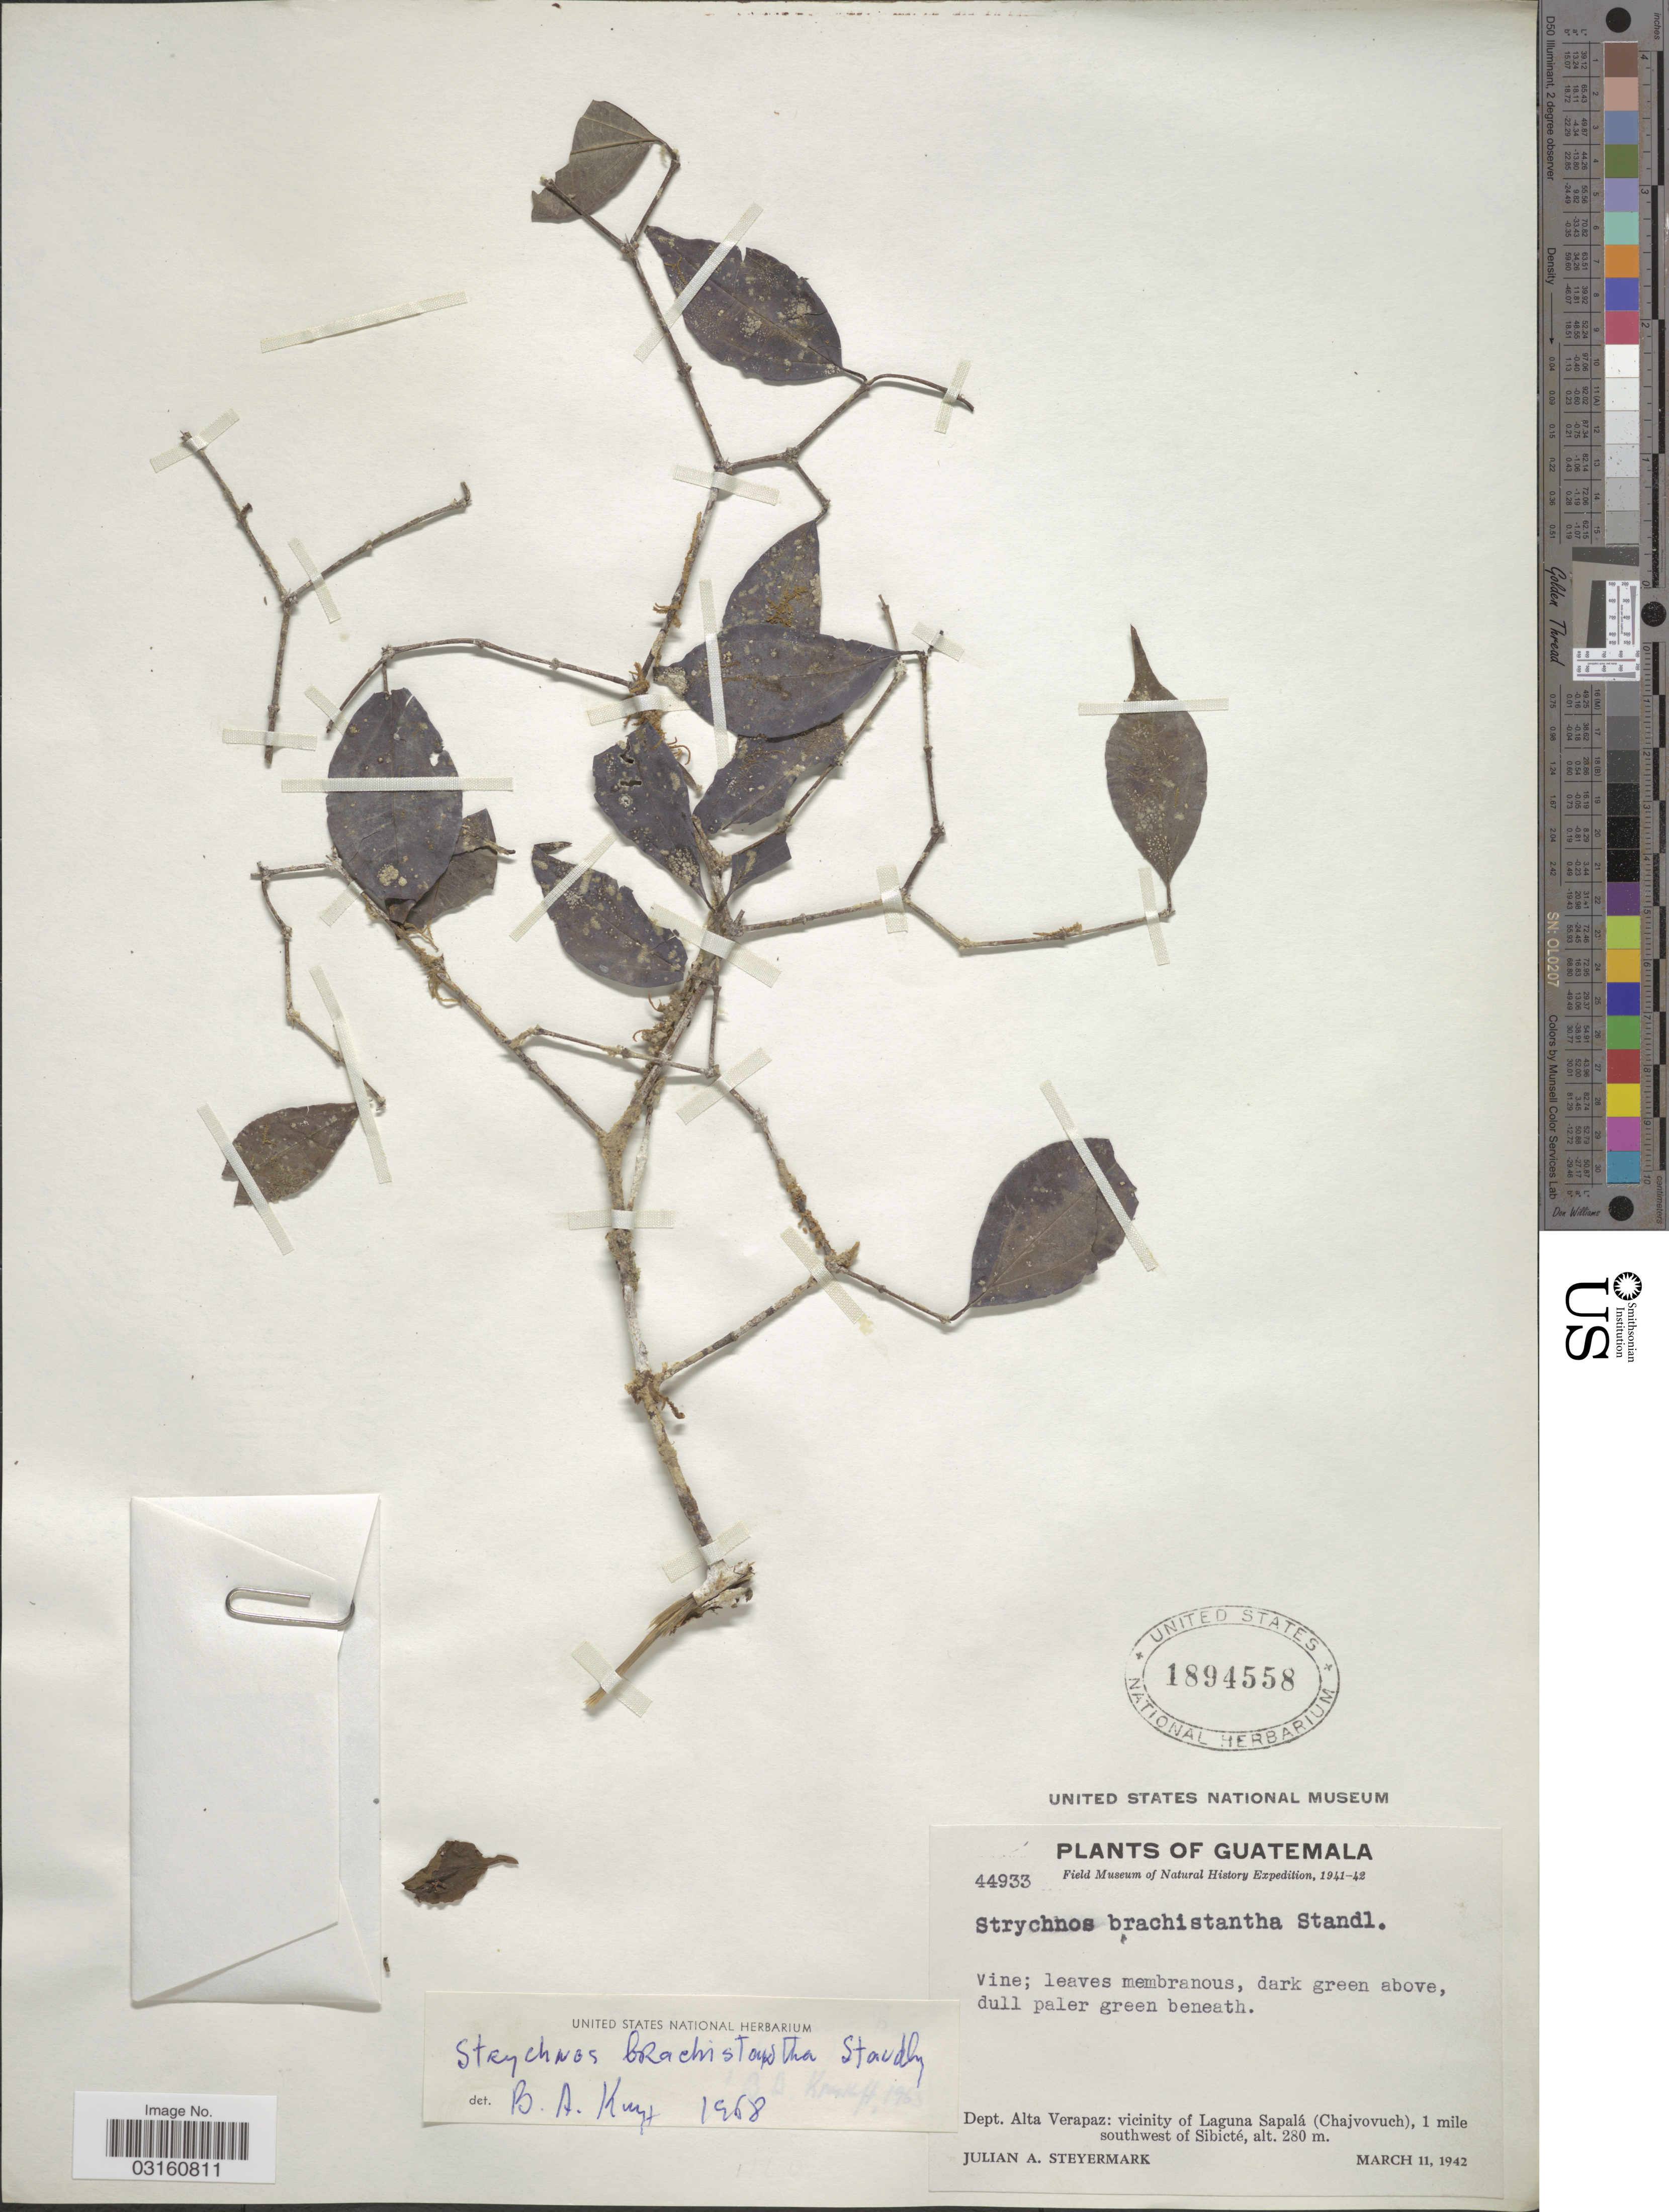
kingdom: Plantae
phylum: Tracheophyta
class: Magnoliopsida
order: Gentianales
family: Loganiaceae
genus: Strychnos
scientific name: Strychnos brachistantha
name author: Standl.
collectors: J. Steyermark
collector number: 44933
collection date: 1942-03-11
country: Guatemala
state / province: Alta Verapaz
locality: Dept. Alta Verapaz: vicinity of Laguna Sapalá (Chajvovuch), 1 mile southwest of Sibicté.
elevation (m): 280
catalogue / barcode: US 1894558